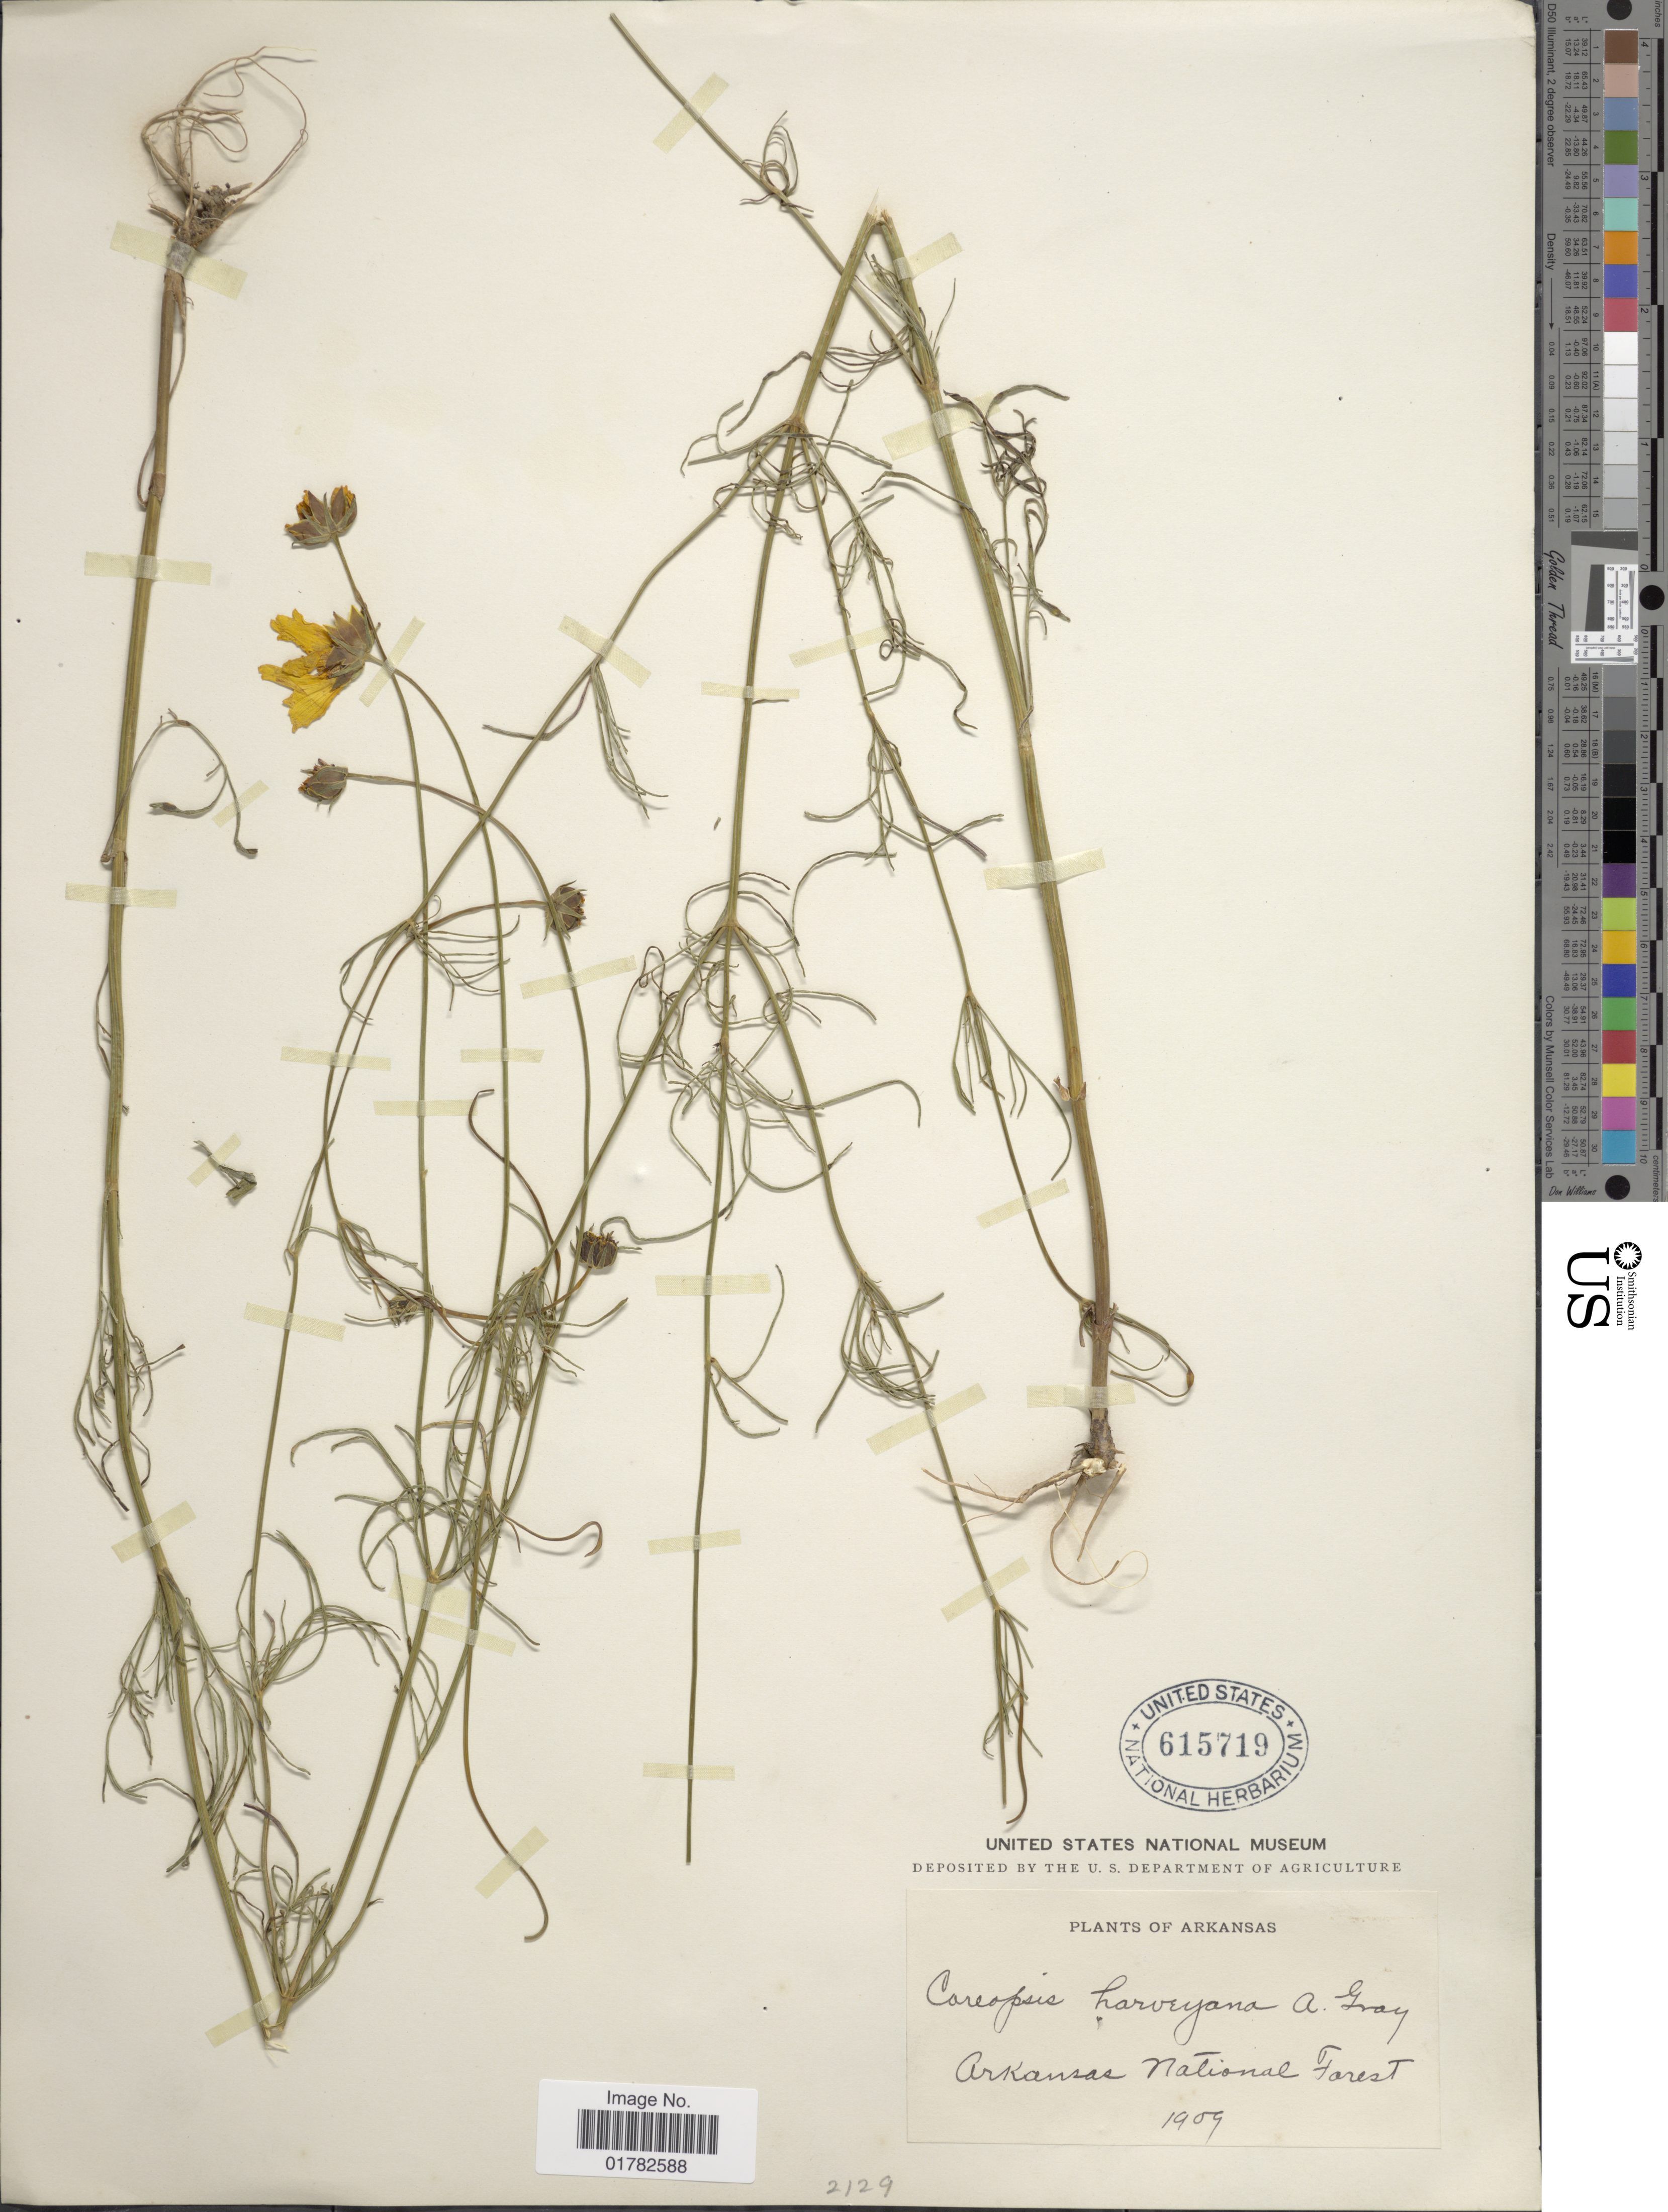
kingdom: Plantae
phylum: Tracheophyta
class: Magnoliopsida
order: Asterales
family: Asteraceae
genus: Coreopsis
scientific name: Coreopsis grandiflora var. harveyana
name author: (A. Gray) Sherff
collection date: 1909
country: United States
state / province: Arkansas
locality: Arkansas National Forest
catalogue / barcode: US 615719